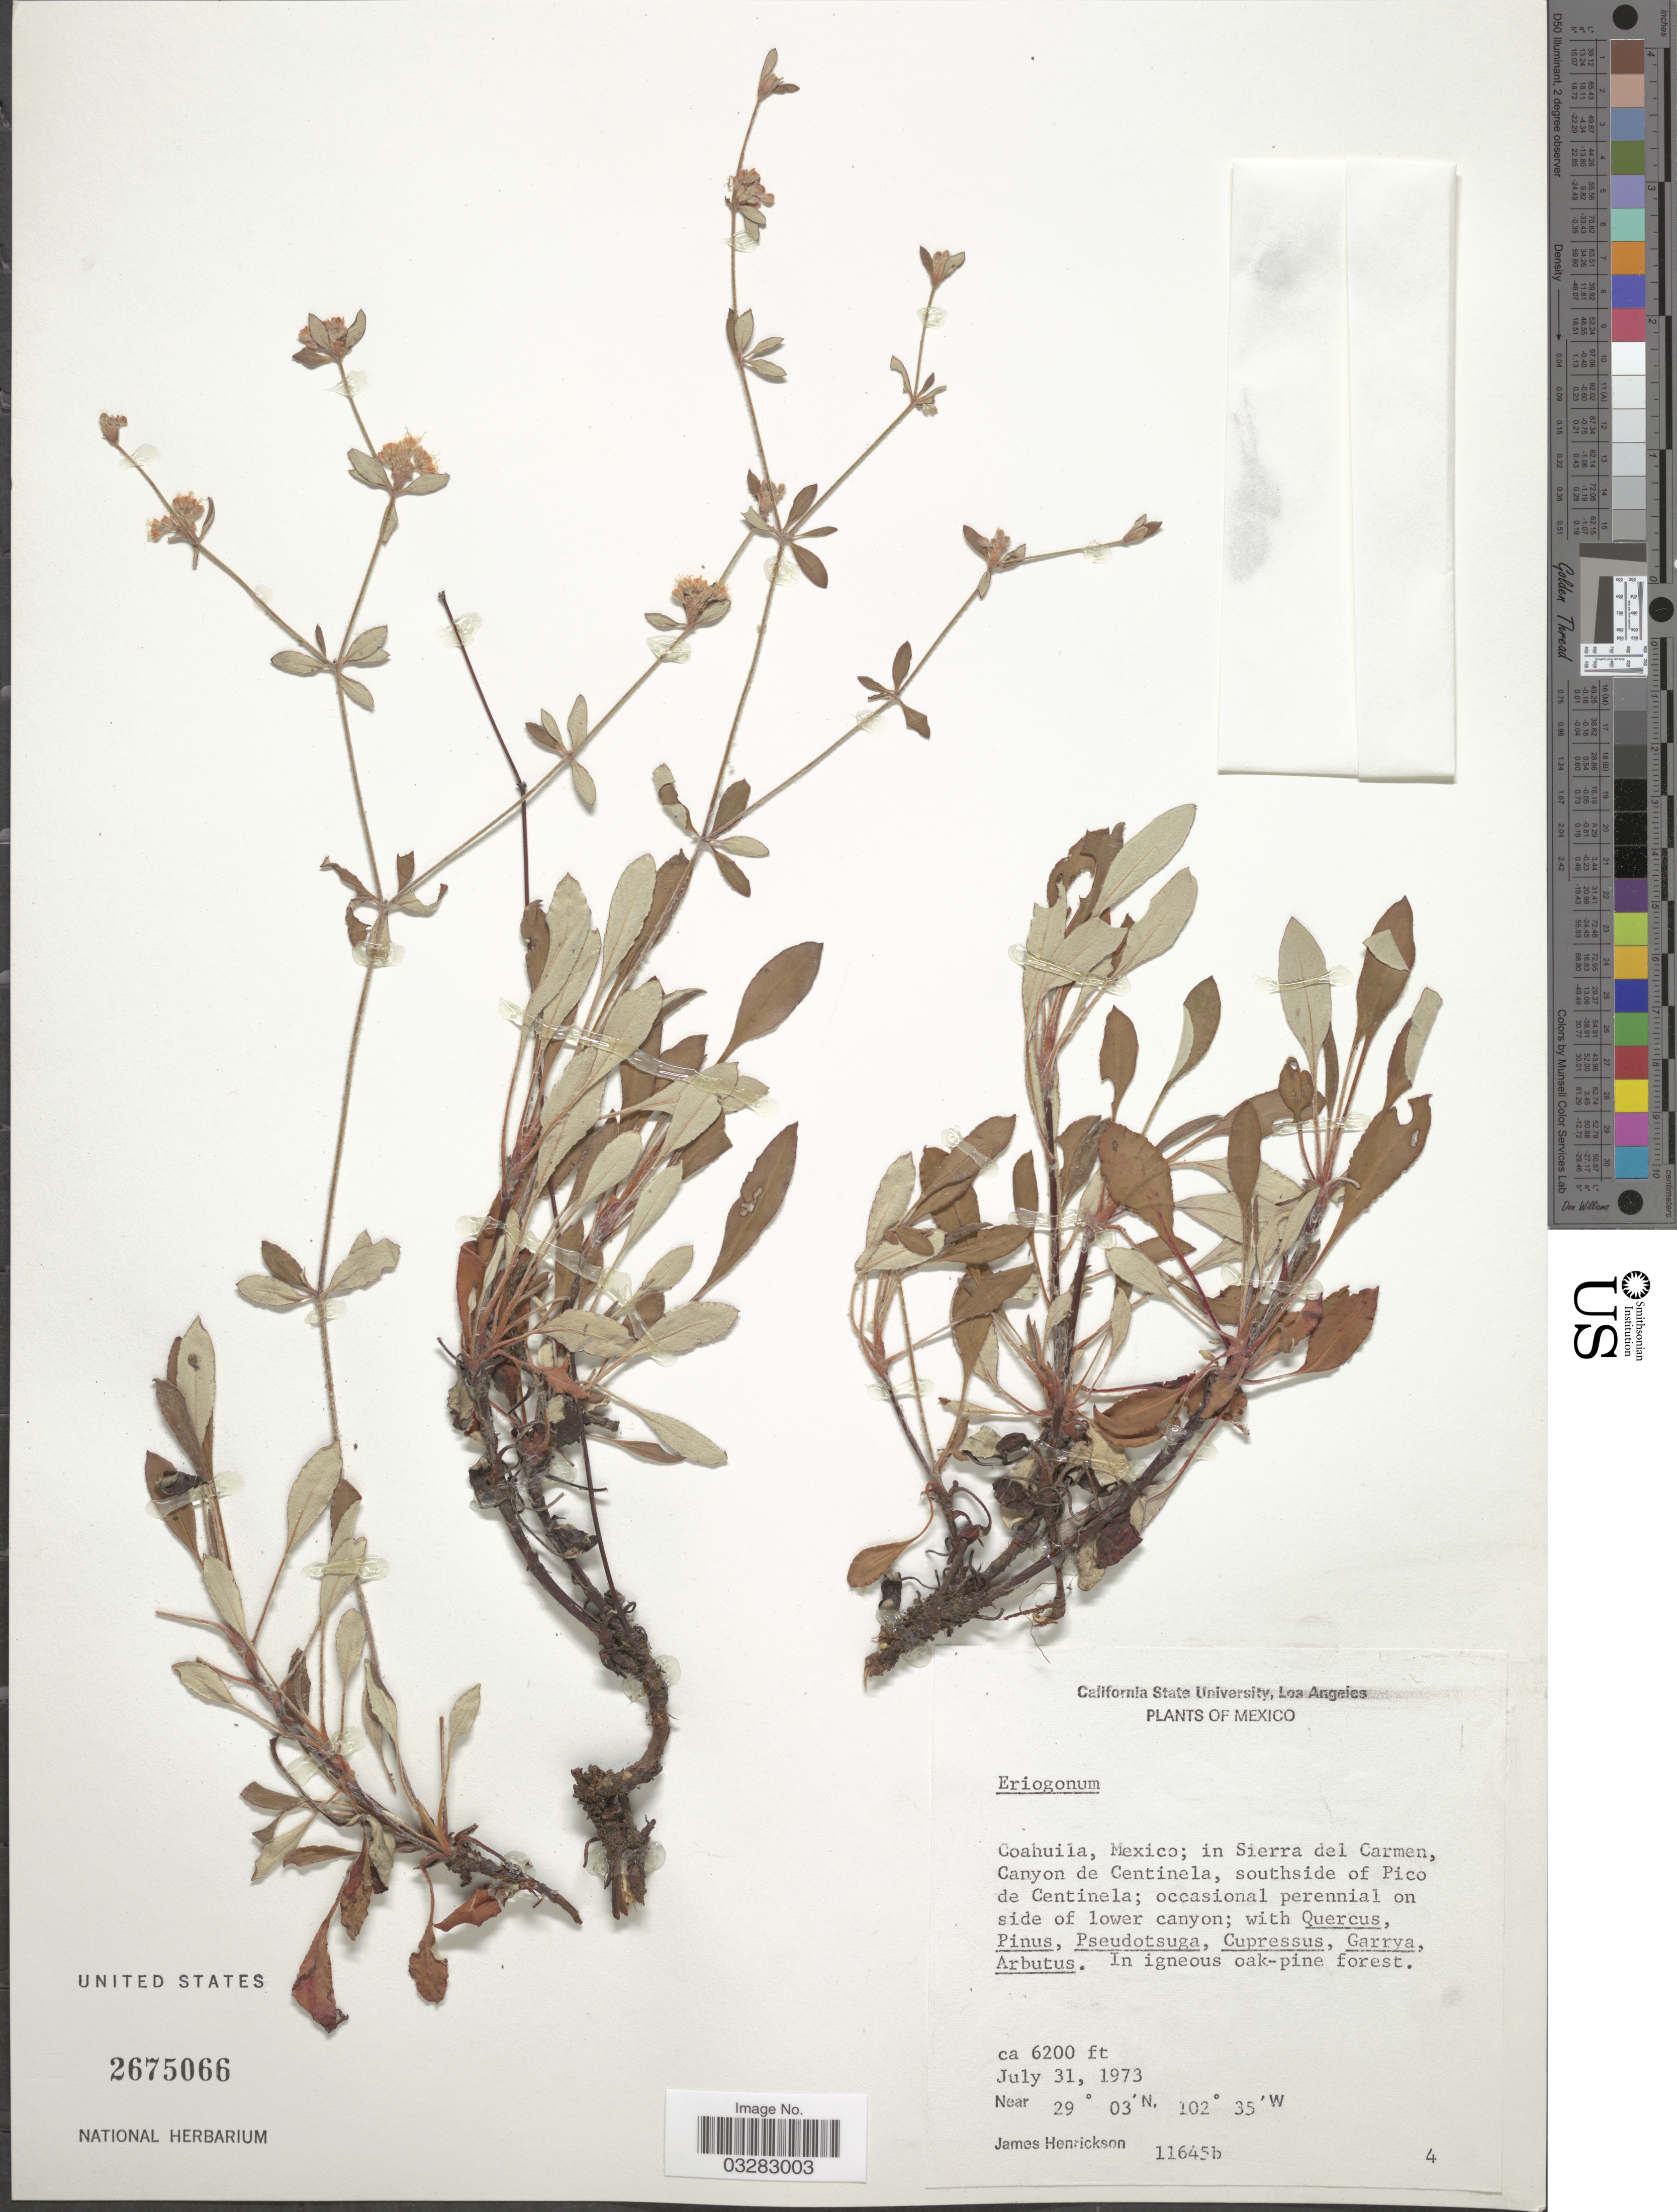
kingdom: Plantae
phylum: Tracheophyta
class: Magnoliopsida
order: Caryophyllales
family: Polygonaceae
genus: Eriogonum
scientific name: Eriogonum sp.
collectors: J. Henrickson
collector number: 11645b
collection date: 1973-07-31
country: Mexico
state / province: Coahuila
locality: In Sierra del Carmen, Canyon de Centinela, southside of Pico de Centinela.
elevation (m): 1890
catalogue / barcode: US 2675066